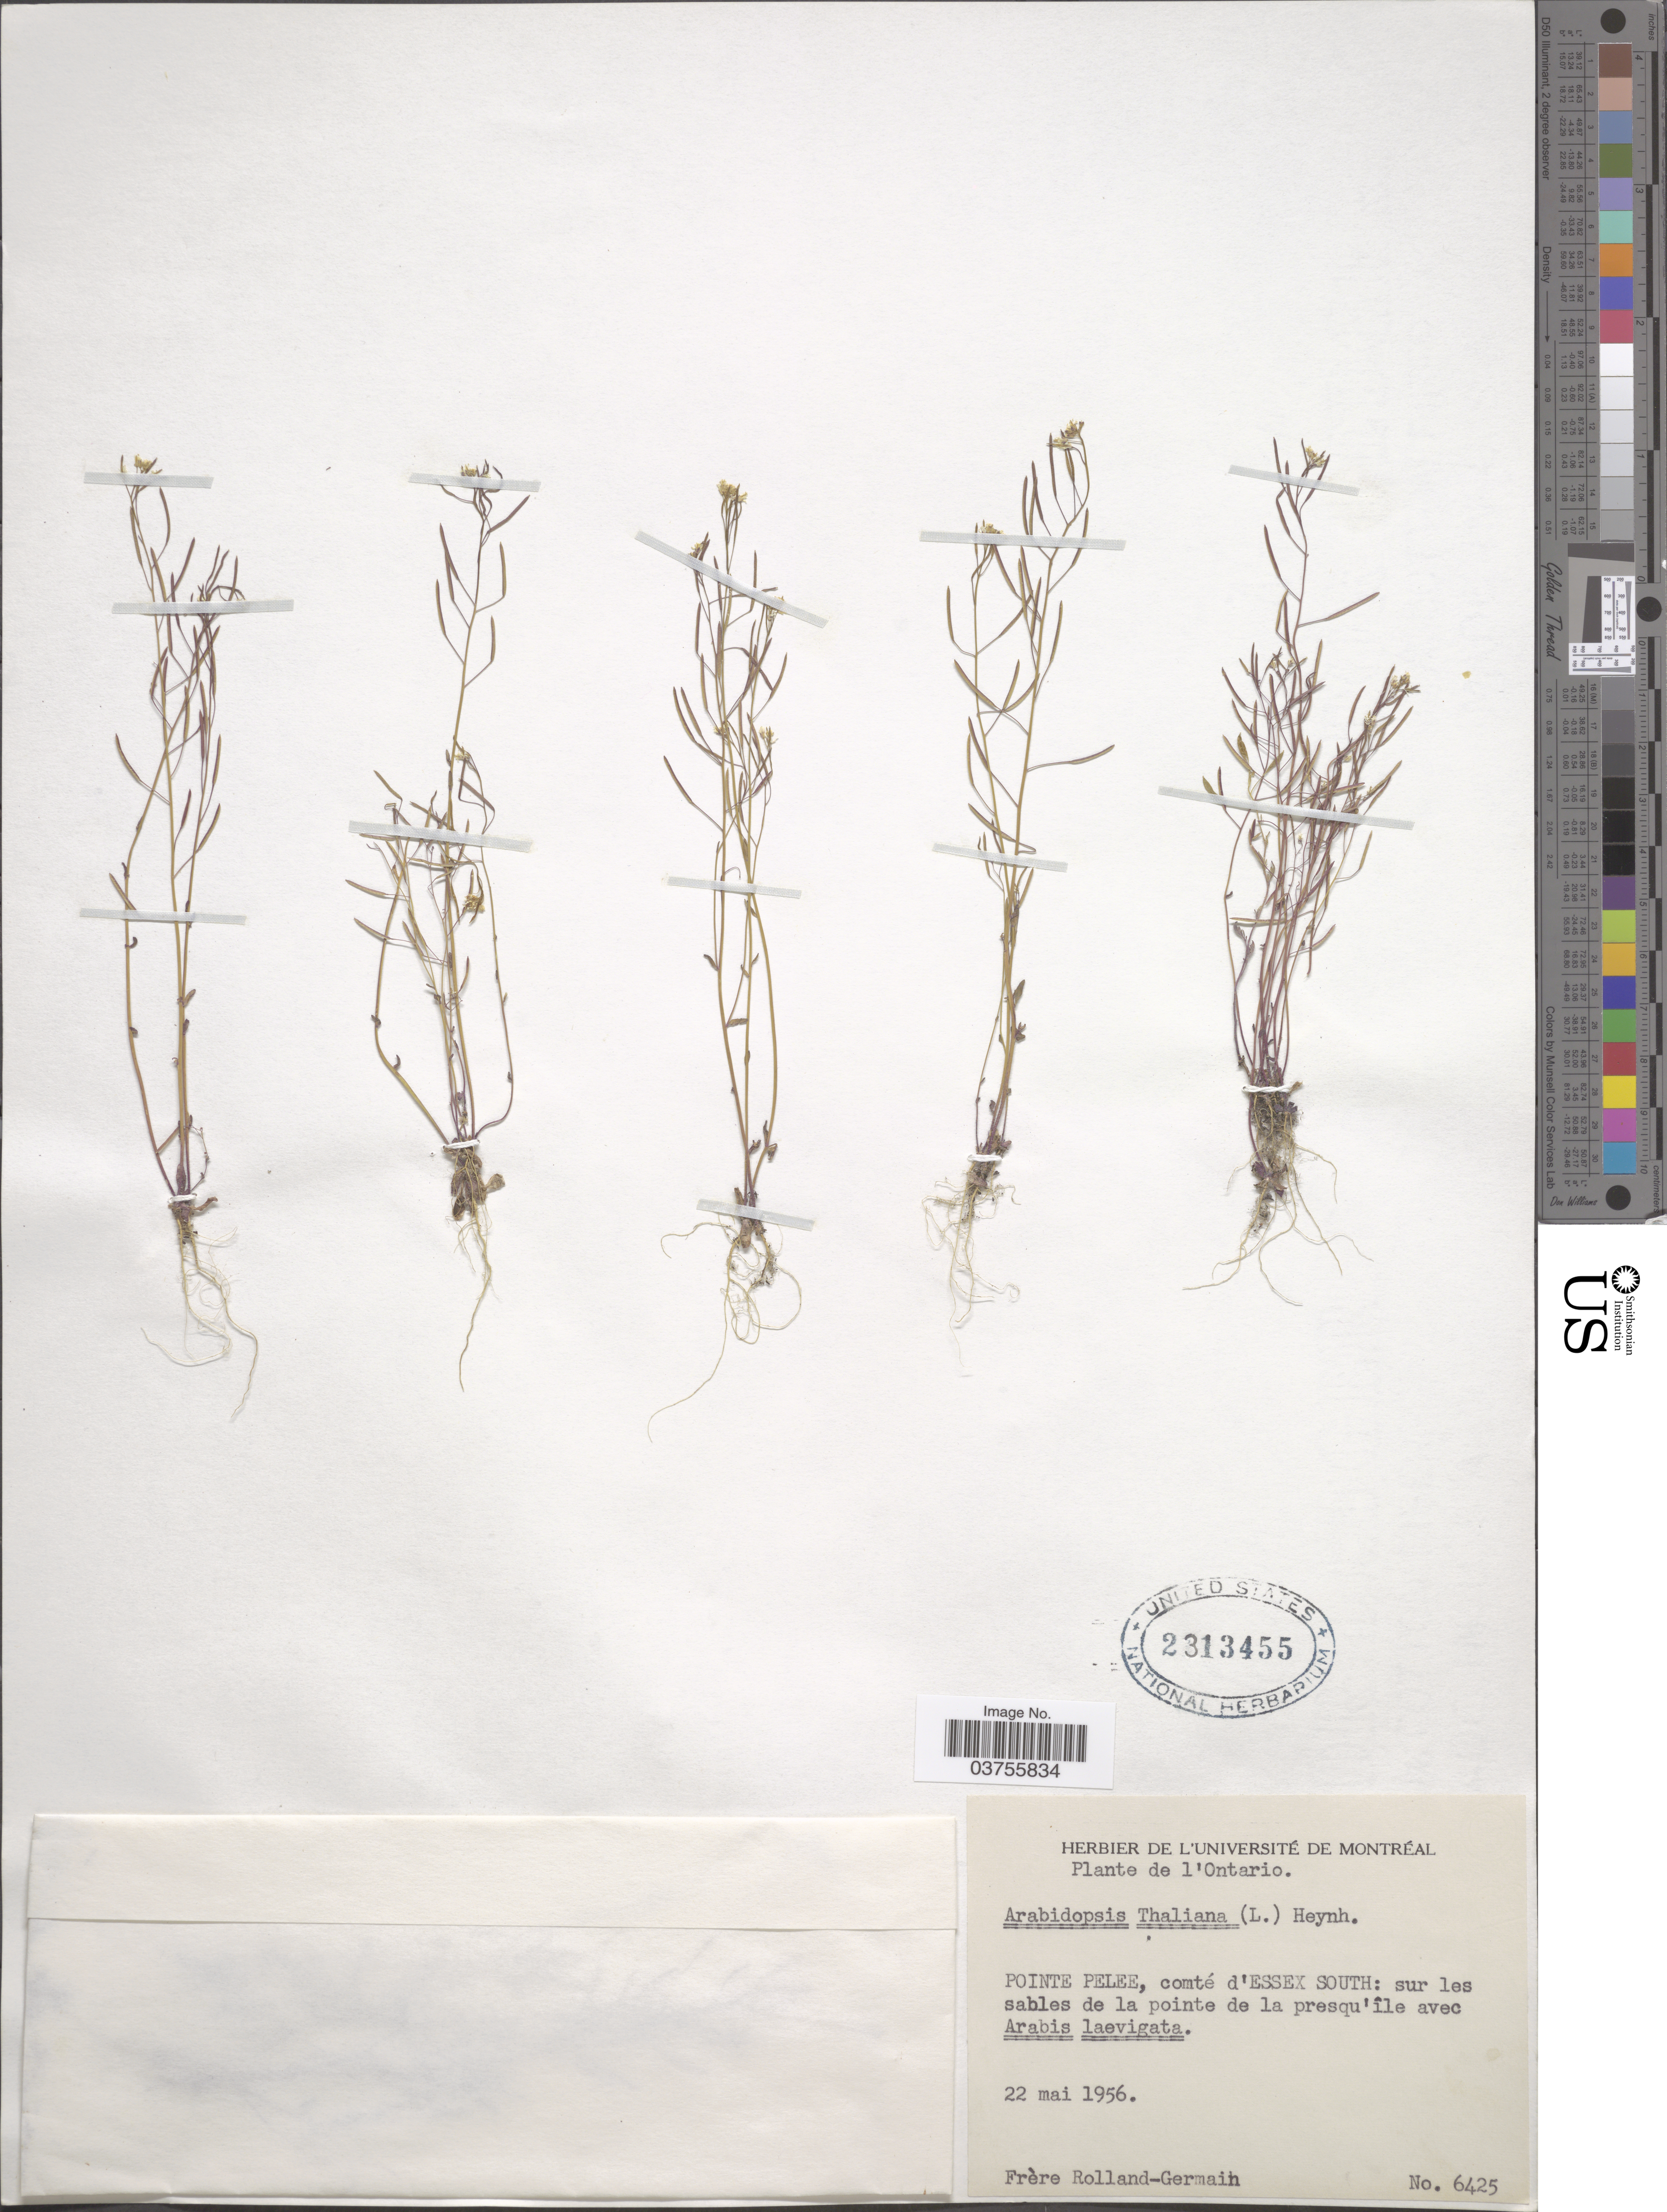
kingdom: Plantae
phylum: Tracheophyta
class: Magnoliopsida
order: Brassicales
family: Brassicaceae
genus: Arabidopsis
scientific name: Arabidopsis thaliana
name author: (L.) Heynh.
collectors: Rolland-Germain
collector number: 6425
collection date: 1956-05-22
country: Canada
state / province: Ontario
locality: Pointe Pelee, comté d'Essex south: sur les sables de la pointe de la presqu'île.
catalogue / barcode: US 2313455